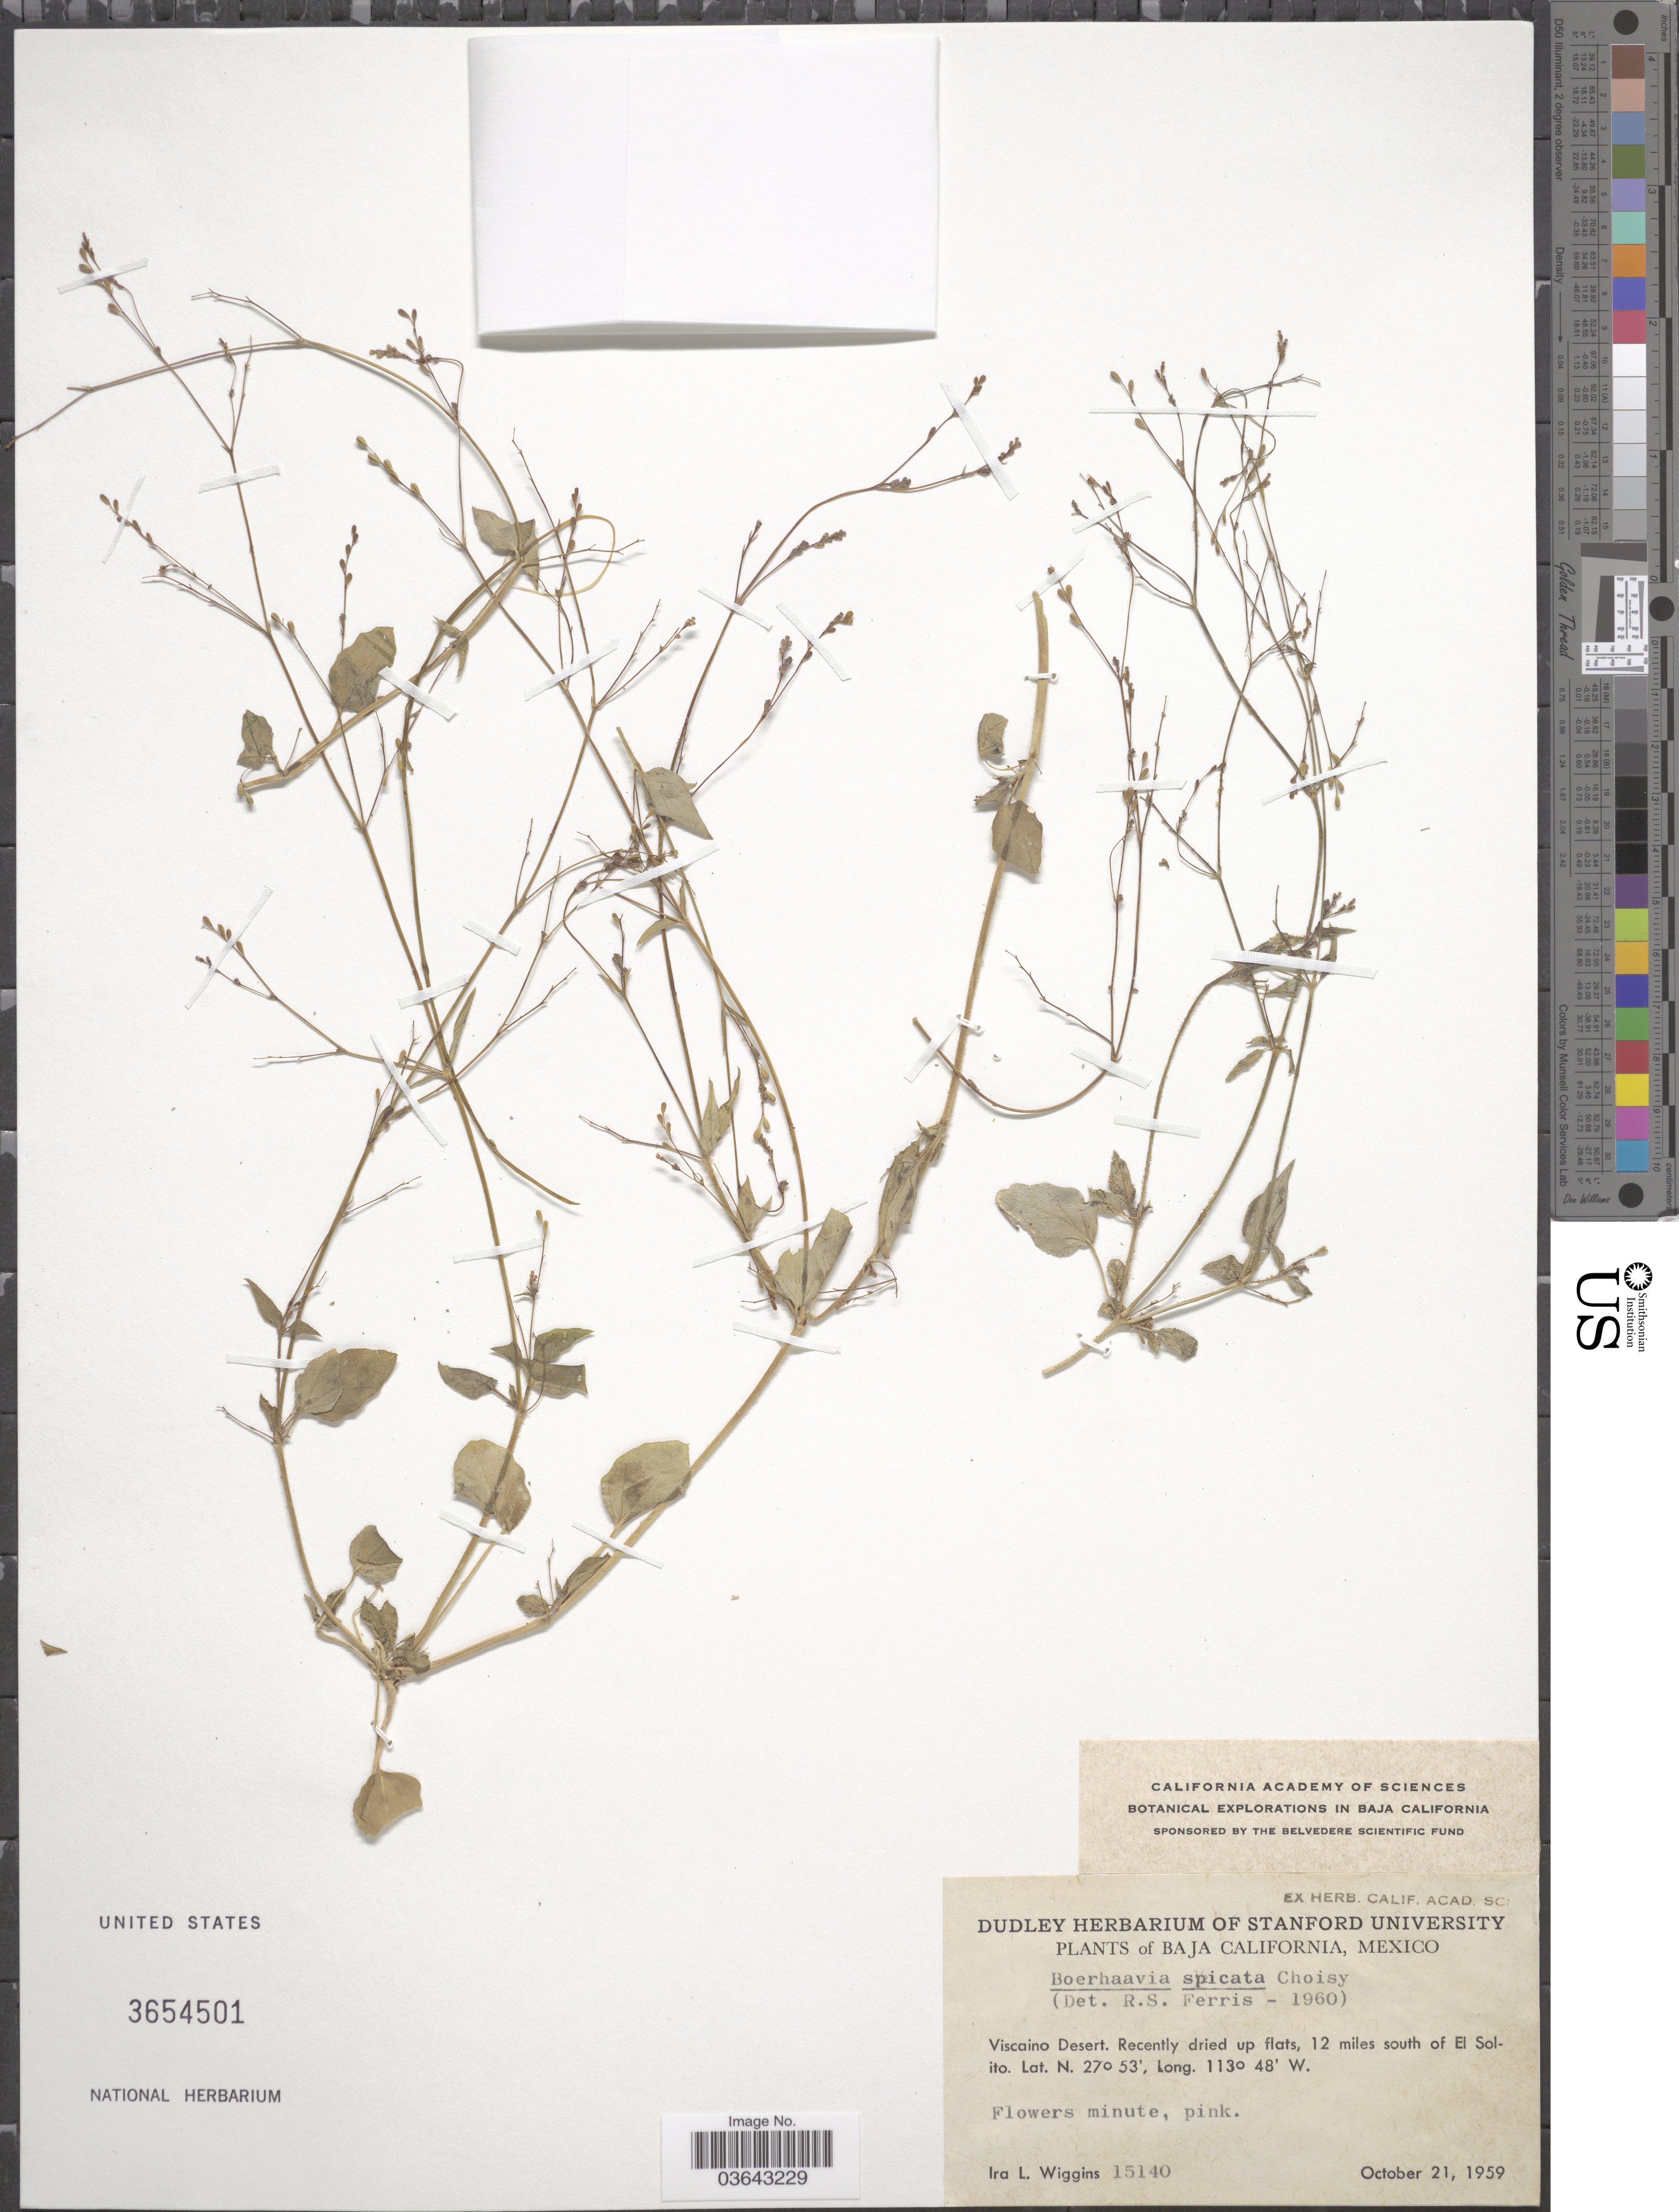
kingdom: Plantae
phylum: Tracheophyta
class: Magnoliopsida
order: Caryophyllales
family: Nyctaginaceae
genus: Boerhavia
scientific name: Boerhavia spicata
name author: Choisy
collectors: I. L. Wiggins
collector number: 15140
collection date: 1959-10-21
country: Mexico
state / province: Baja California Sur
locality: Viscaino Desert. 12 miles south of El Solito.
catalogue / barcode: US 3654501